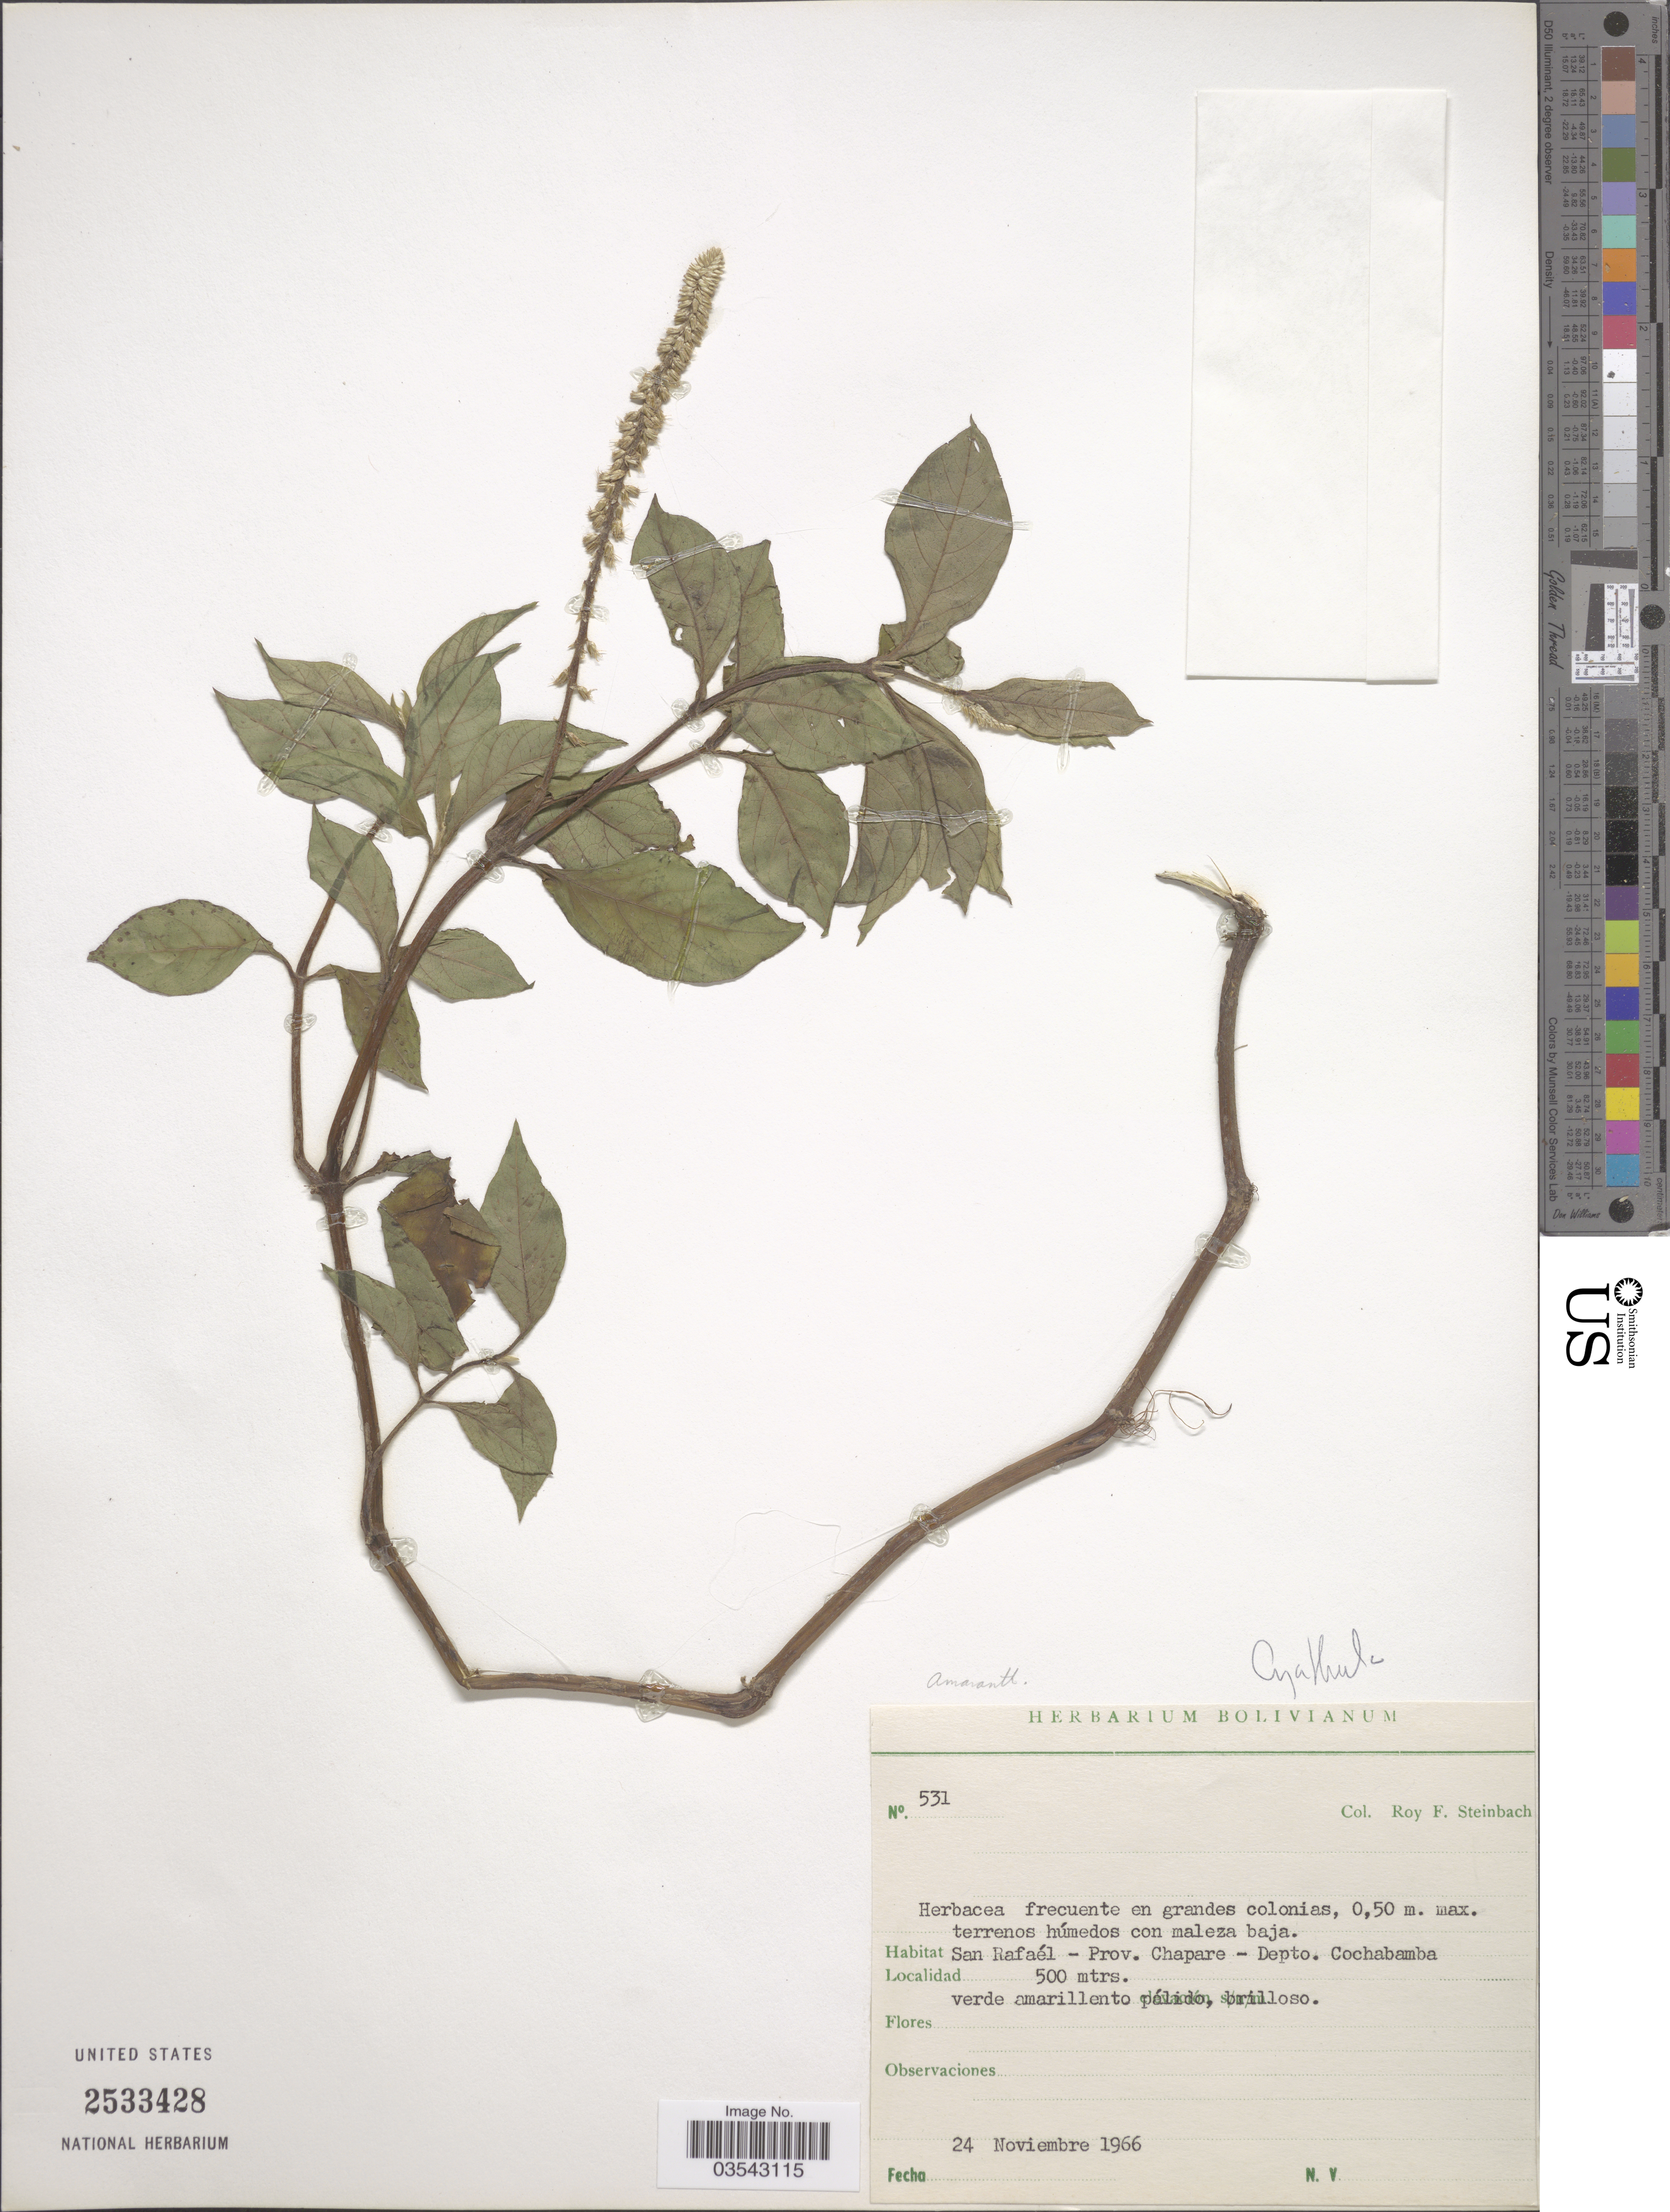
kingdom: Plantae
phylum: Tracheophyta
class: Magnoliopsida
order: Caryophyllales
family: Amaranthaceae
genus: Cyathula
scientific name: Cyathula sp.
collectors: R. F. Steinbach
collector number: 531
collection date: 1966-11-24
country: Bolivia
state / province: Cochabamba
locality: San Rafaél - Prov. Chapare - Depto. Cochabamba.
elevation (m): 500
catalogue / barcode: US 2533428